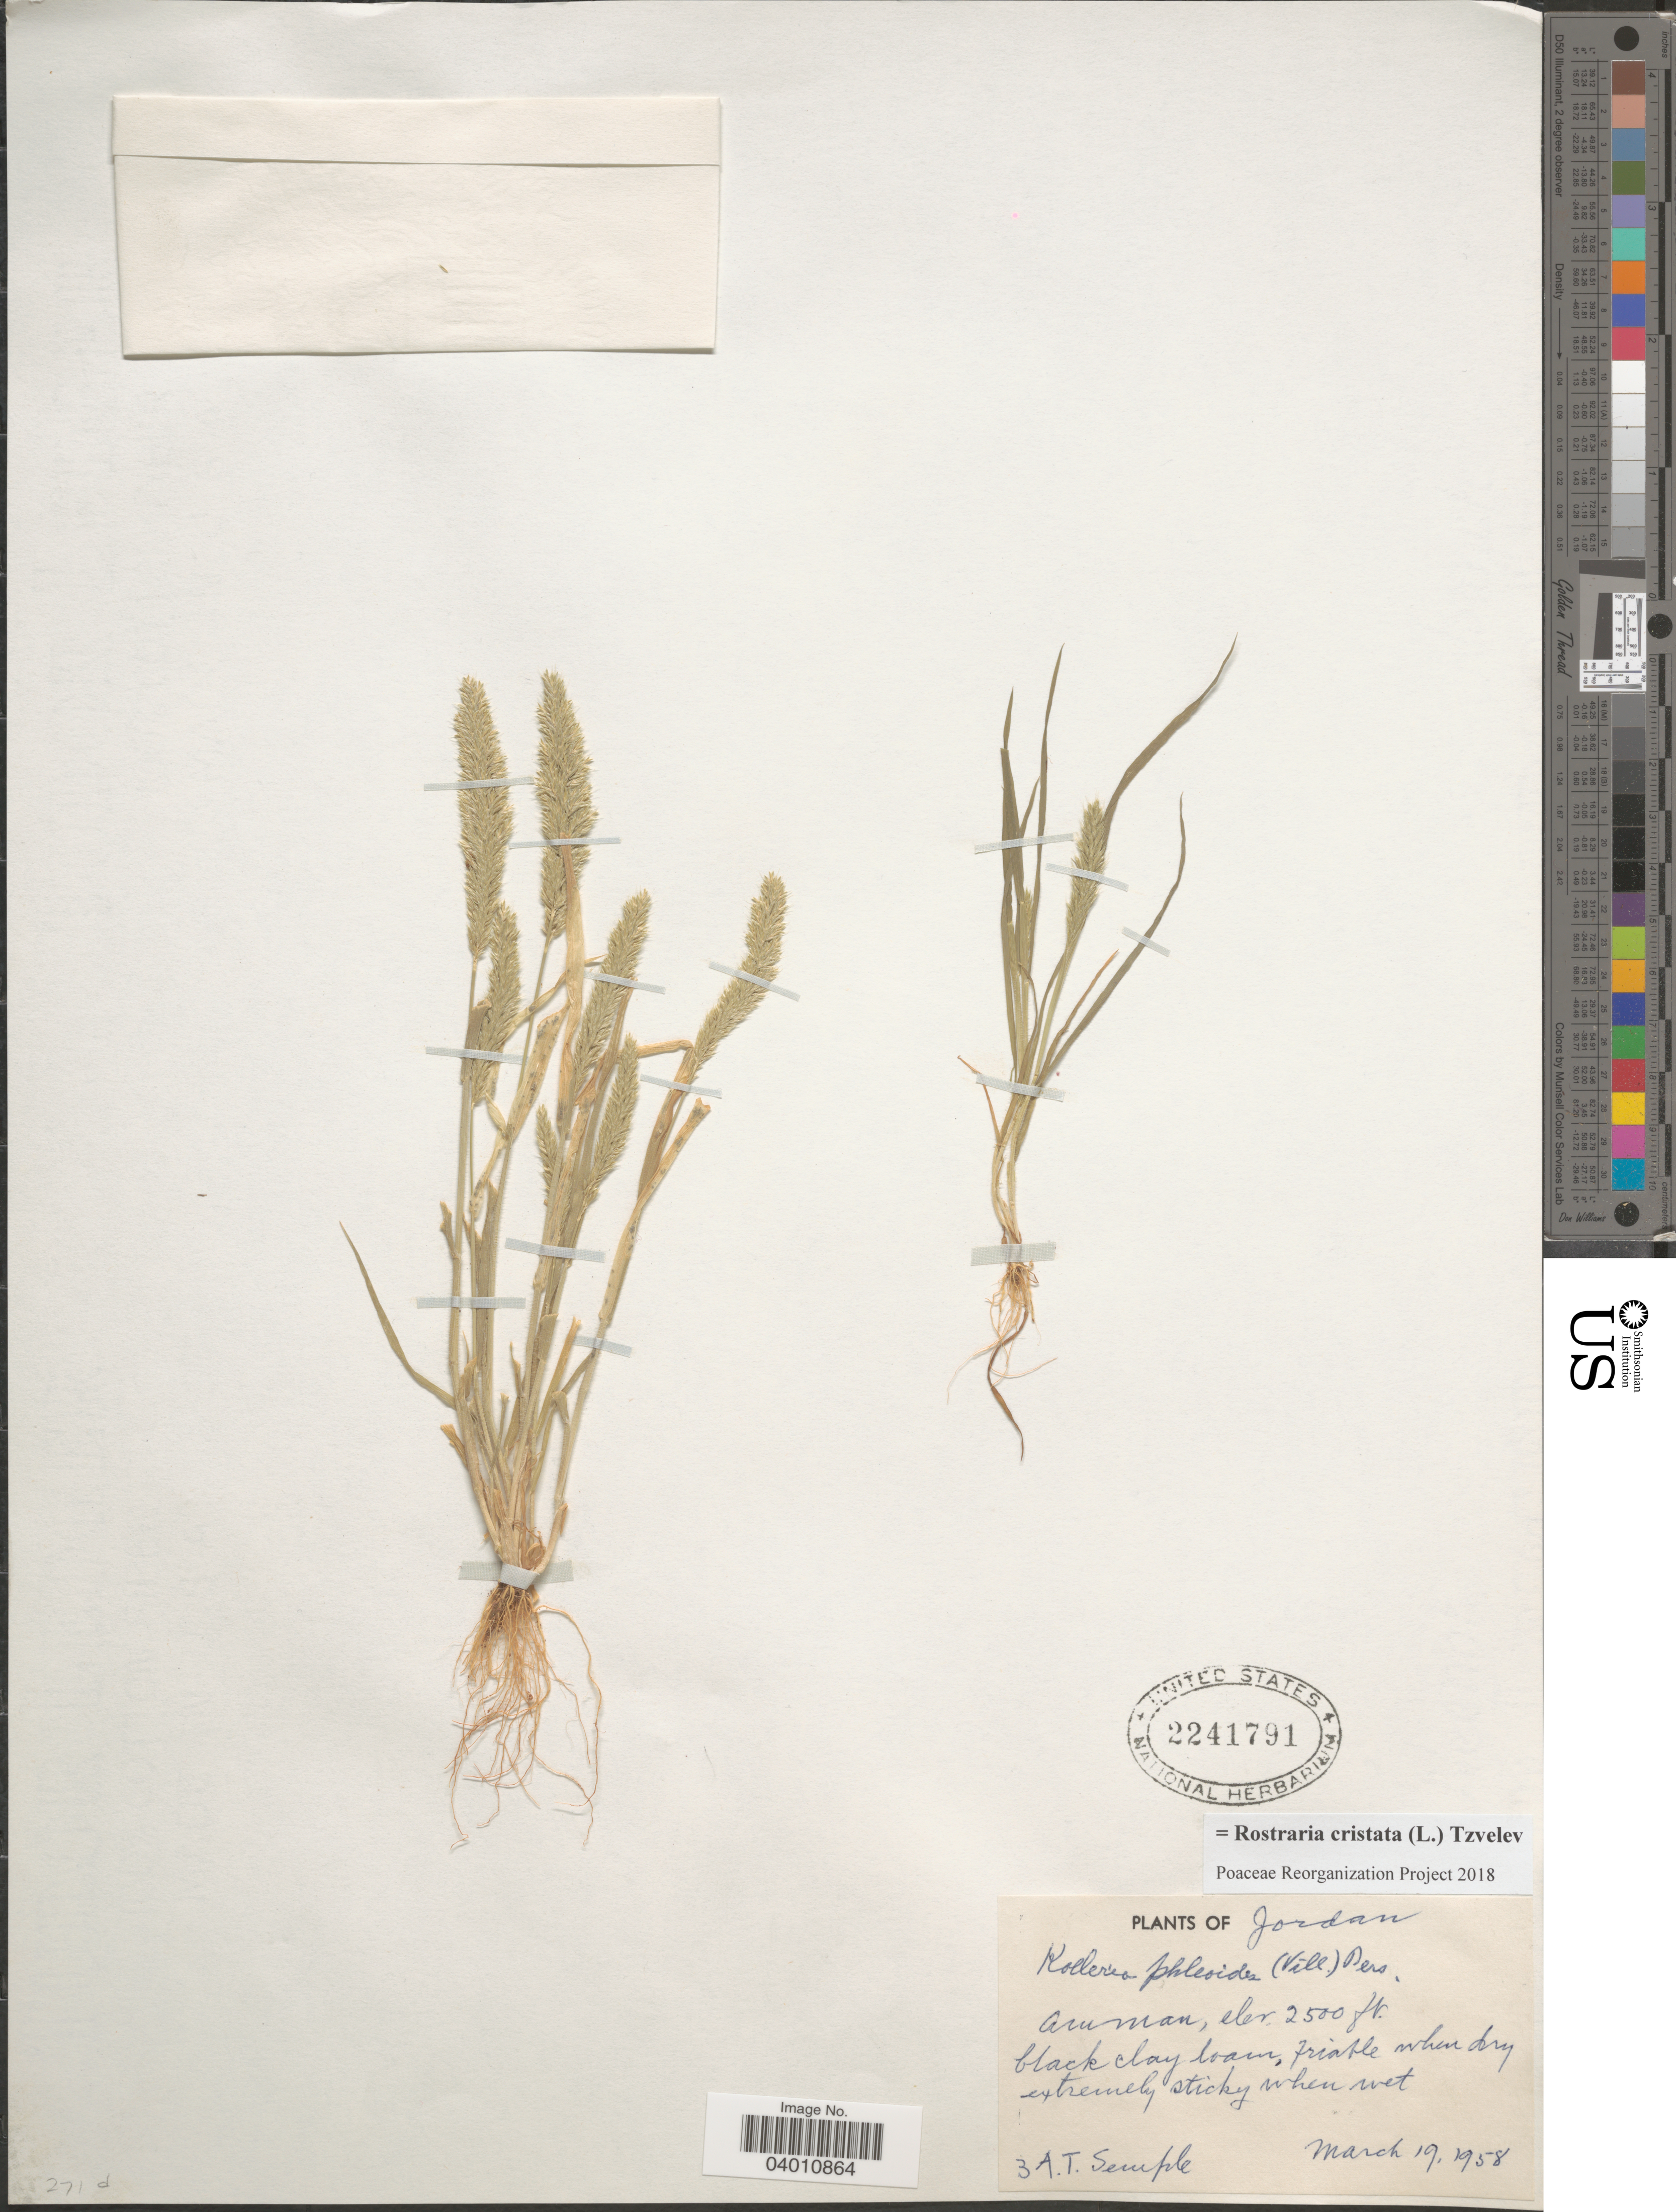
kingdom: Plantae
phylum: Tracheophyta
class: Liliopsida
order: Poales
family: Poaceae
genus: Rostraria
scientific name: Rostraria cristata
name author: (L.) Tzvelev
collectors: A. Semple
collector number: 3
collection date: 1958-03-19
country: Jordan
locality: Amman.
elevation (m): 762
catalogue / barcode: US 2241791